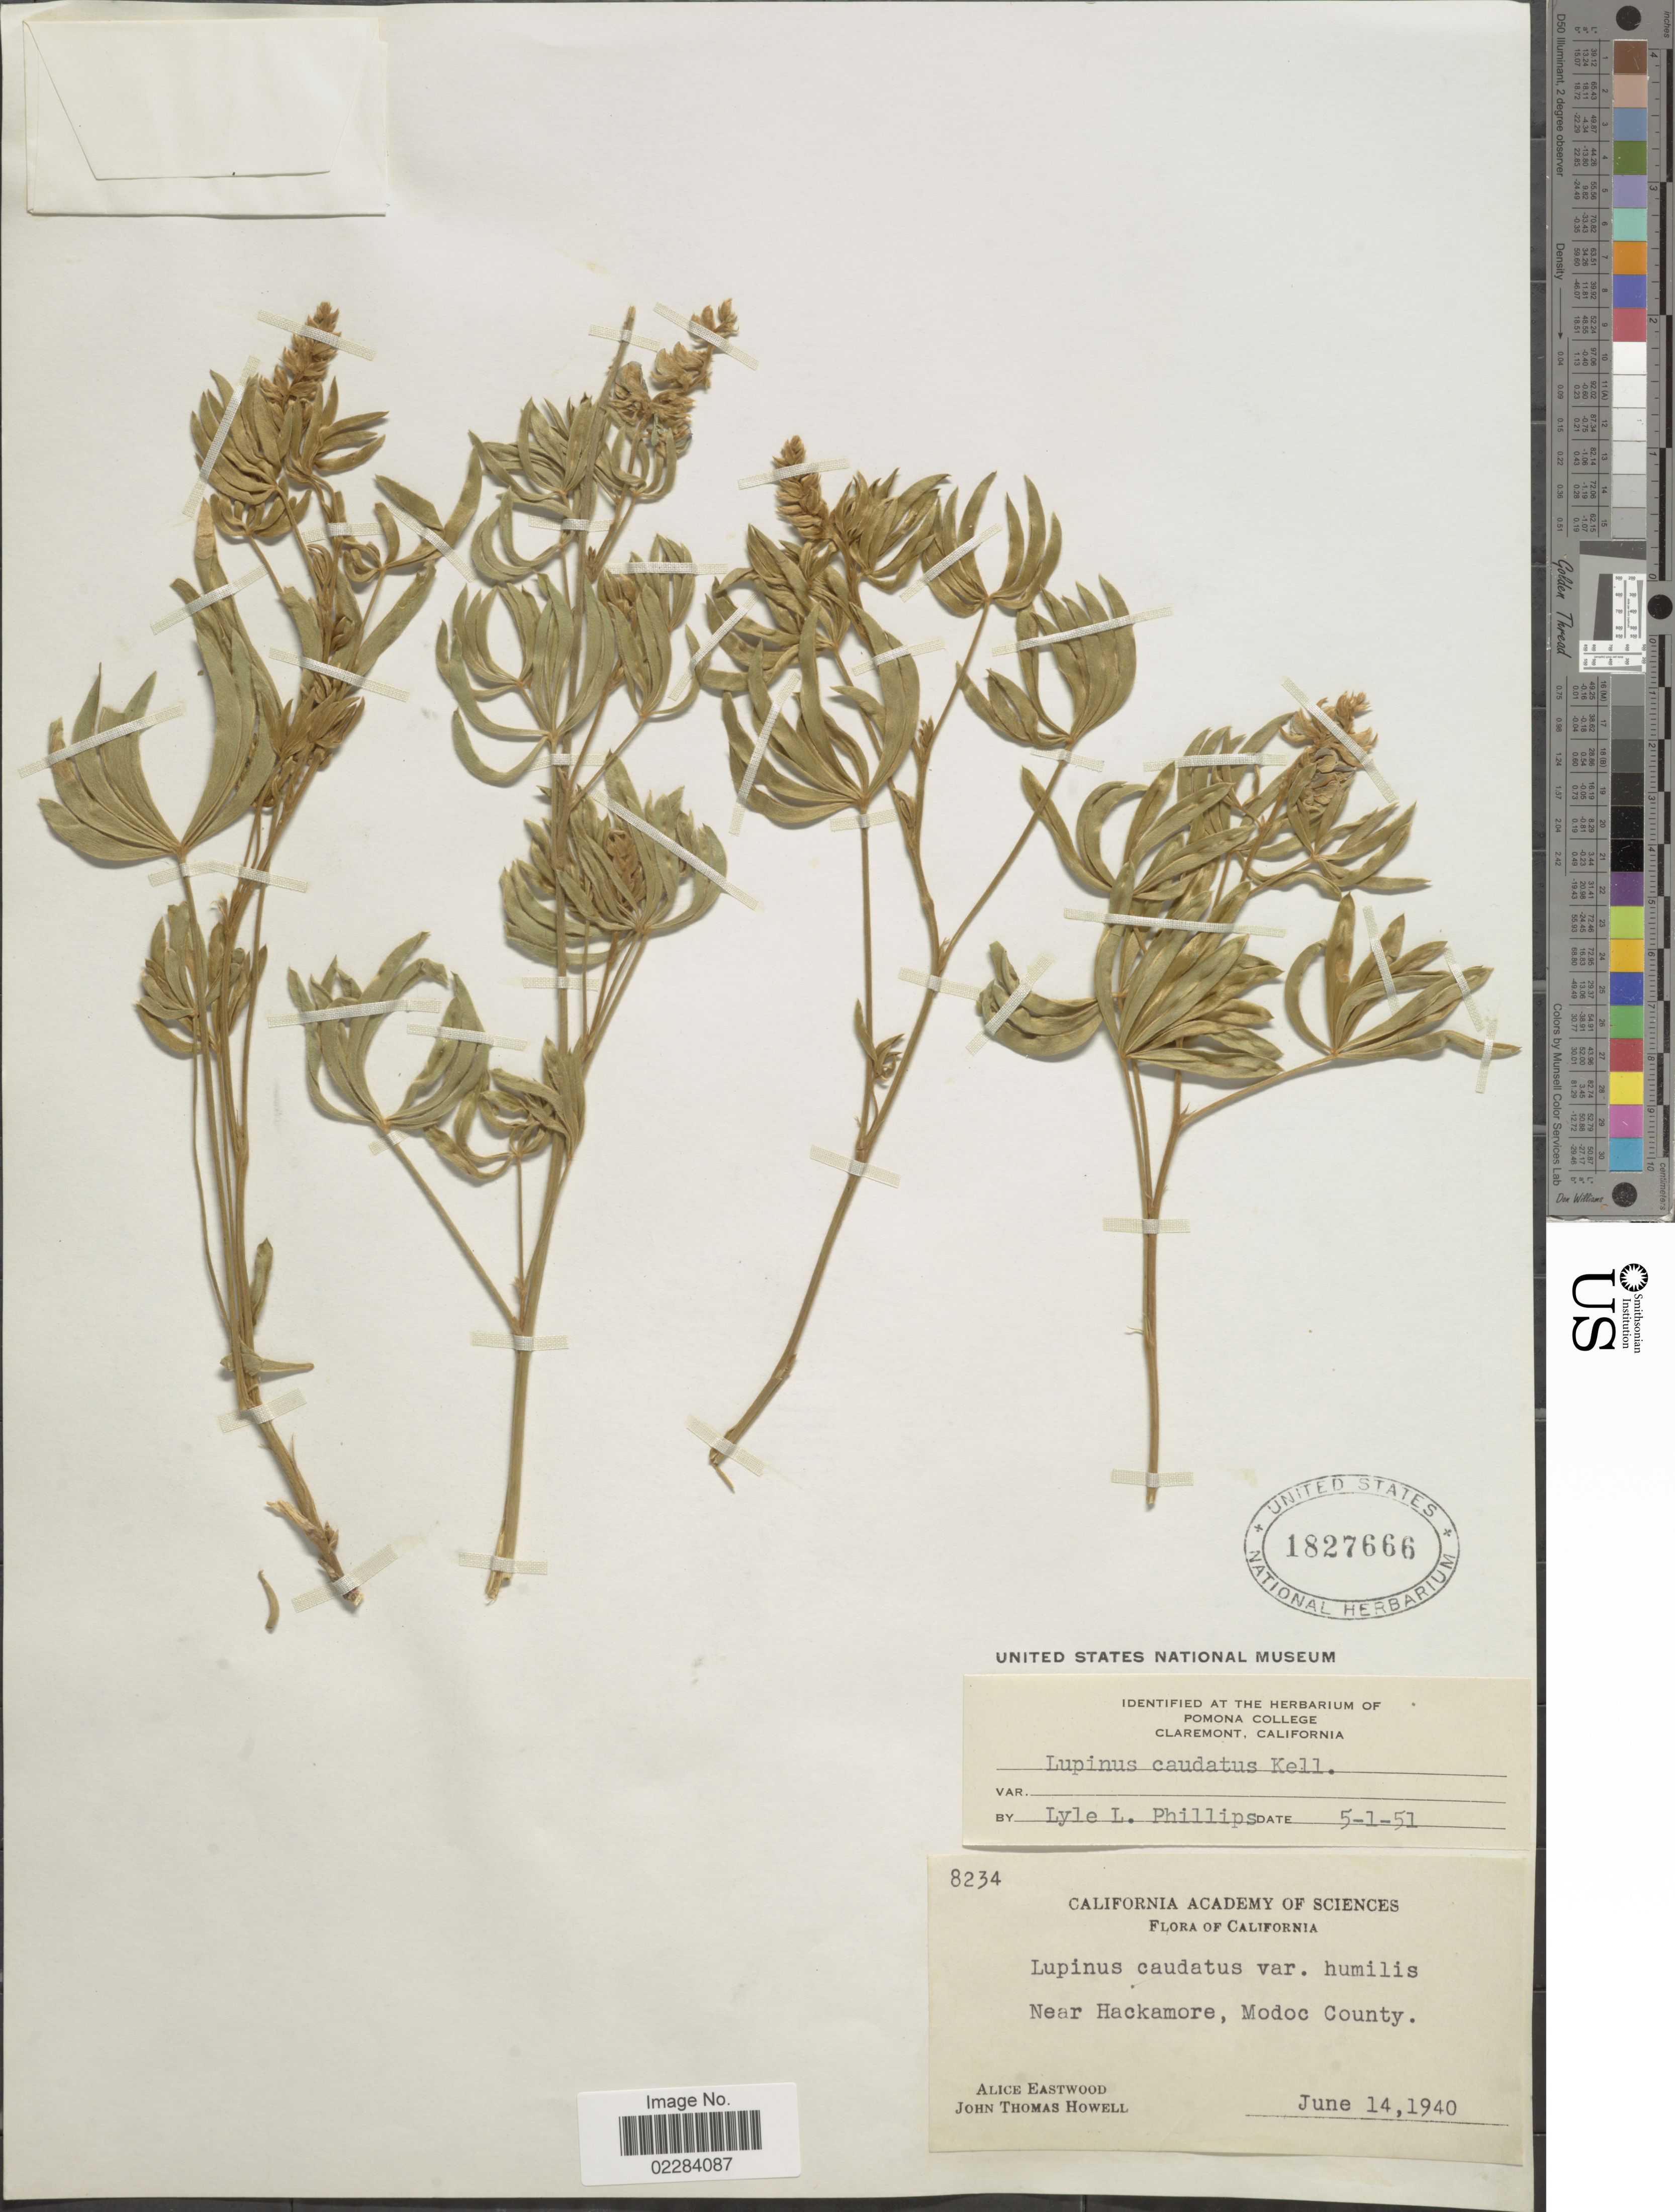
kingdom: Plantae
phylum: Tracheophyta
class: Magnoliopsida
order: Fabales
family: Fabaceae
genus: Lupinus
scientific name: Lupinus argenteus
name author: Pursh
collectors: A. Eastwood & J. T. Howell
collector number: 8234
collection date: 1940-06-14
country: United States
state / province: California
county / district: Modoc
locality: Near Hackamore, Modoc County.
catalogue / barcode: US 1827666